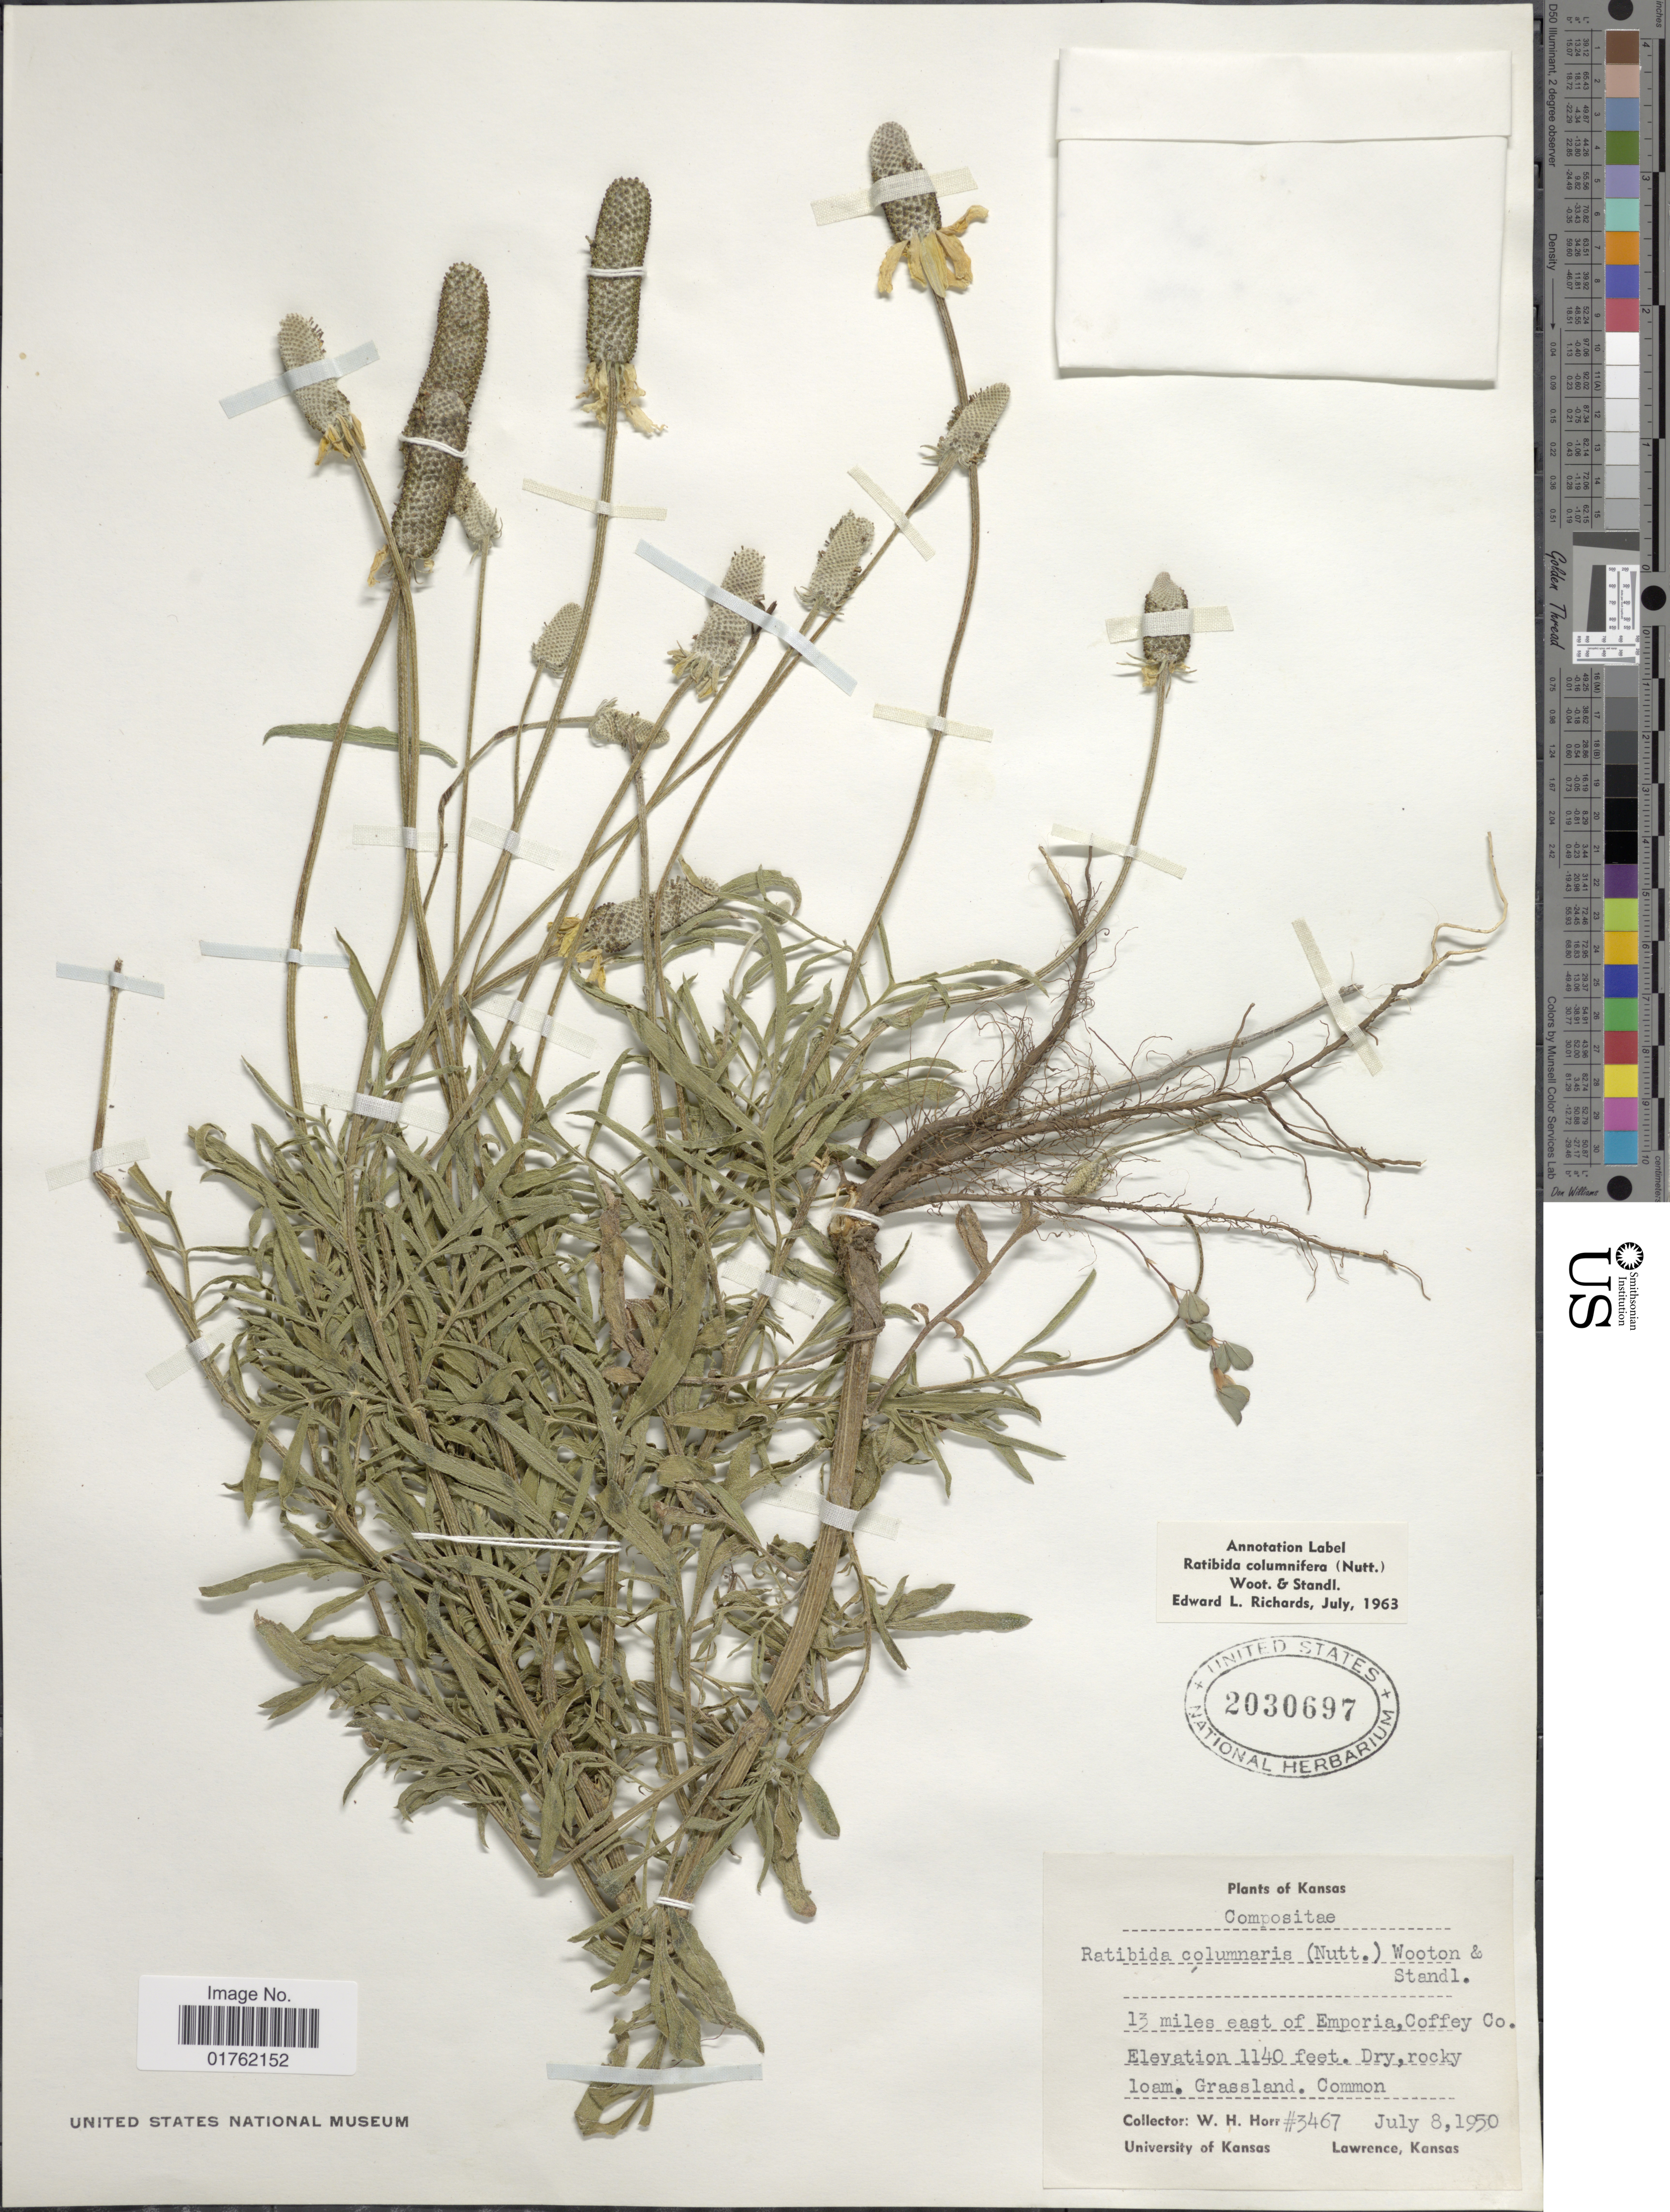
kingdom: Plantae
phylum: Tracheophyta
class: Magnoliopsida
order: Asterales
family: Asteraceae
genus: Ratibida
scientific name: Ratibida columnaris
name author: (Pursh) D. Don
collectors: W. H. Horr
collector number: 3467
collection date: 1950-07-08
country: United States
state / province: Kansas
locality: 13 miles east of Emporia, Coffey Co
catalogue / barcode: US 2030697